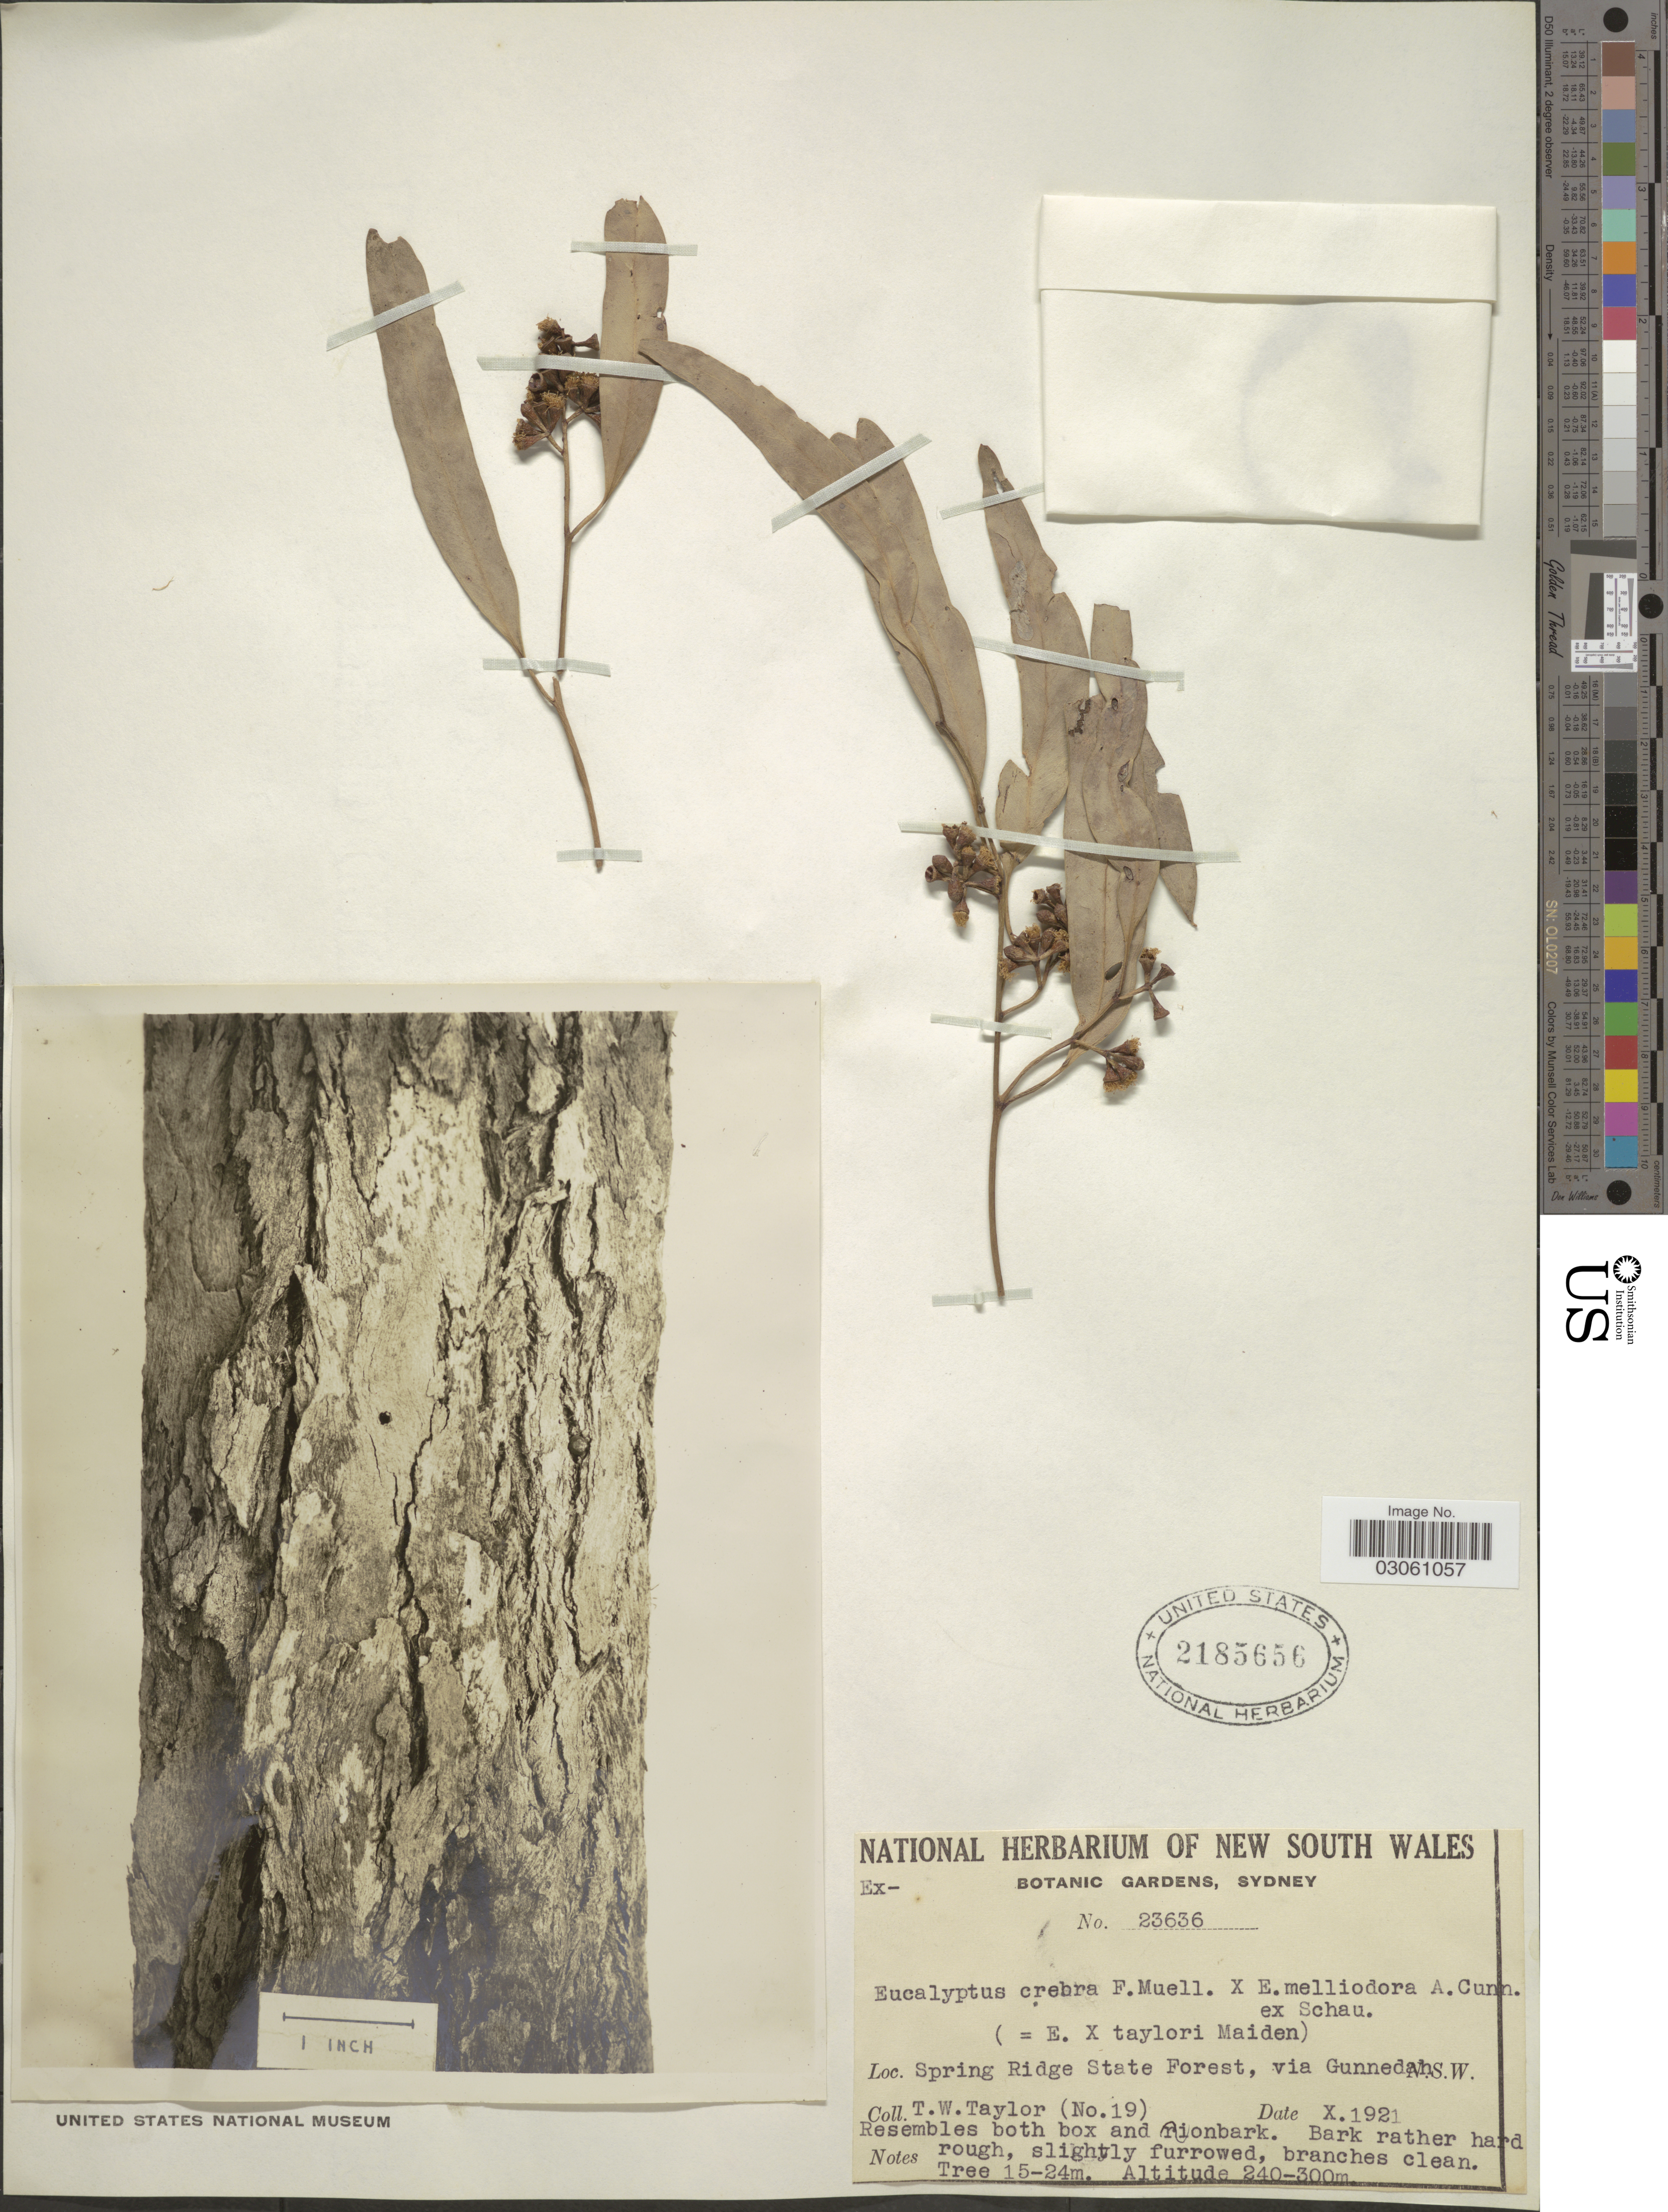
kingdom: Plantae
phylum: Tracheophyta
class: Magnoliopsida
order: Myrtales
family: Myrtaceae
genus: Eucalyptus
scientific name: Eucalyptus crebra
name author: F. Muell.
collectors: T. Taylor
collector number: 19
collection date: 1921-10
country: Australia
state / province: New South Wales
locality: Spring Ridge State Forest, via Gunnedah.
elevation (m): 240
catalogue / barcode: US 2185656